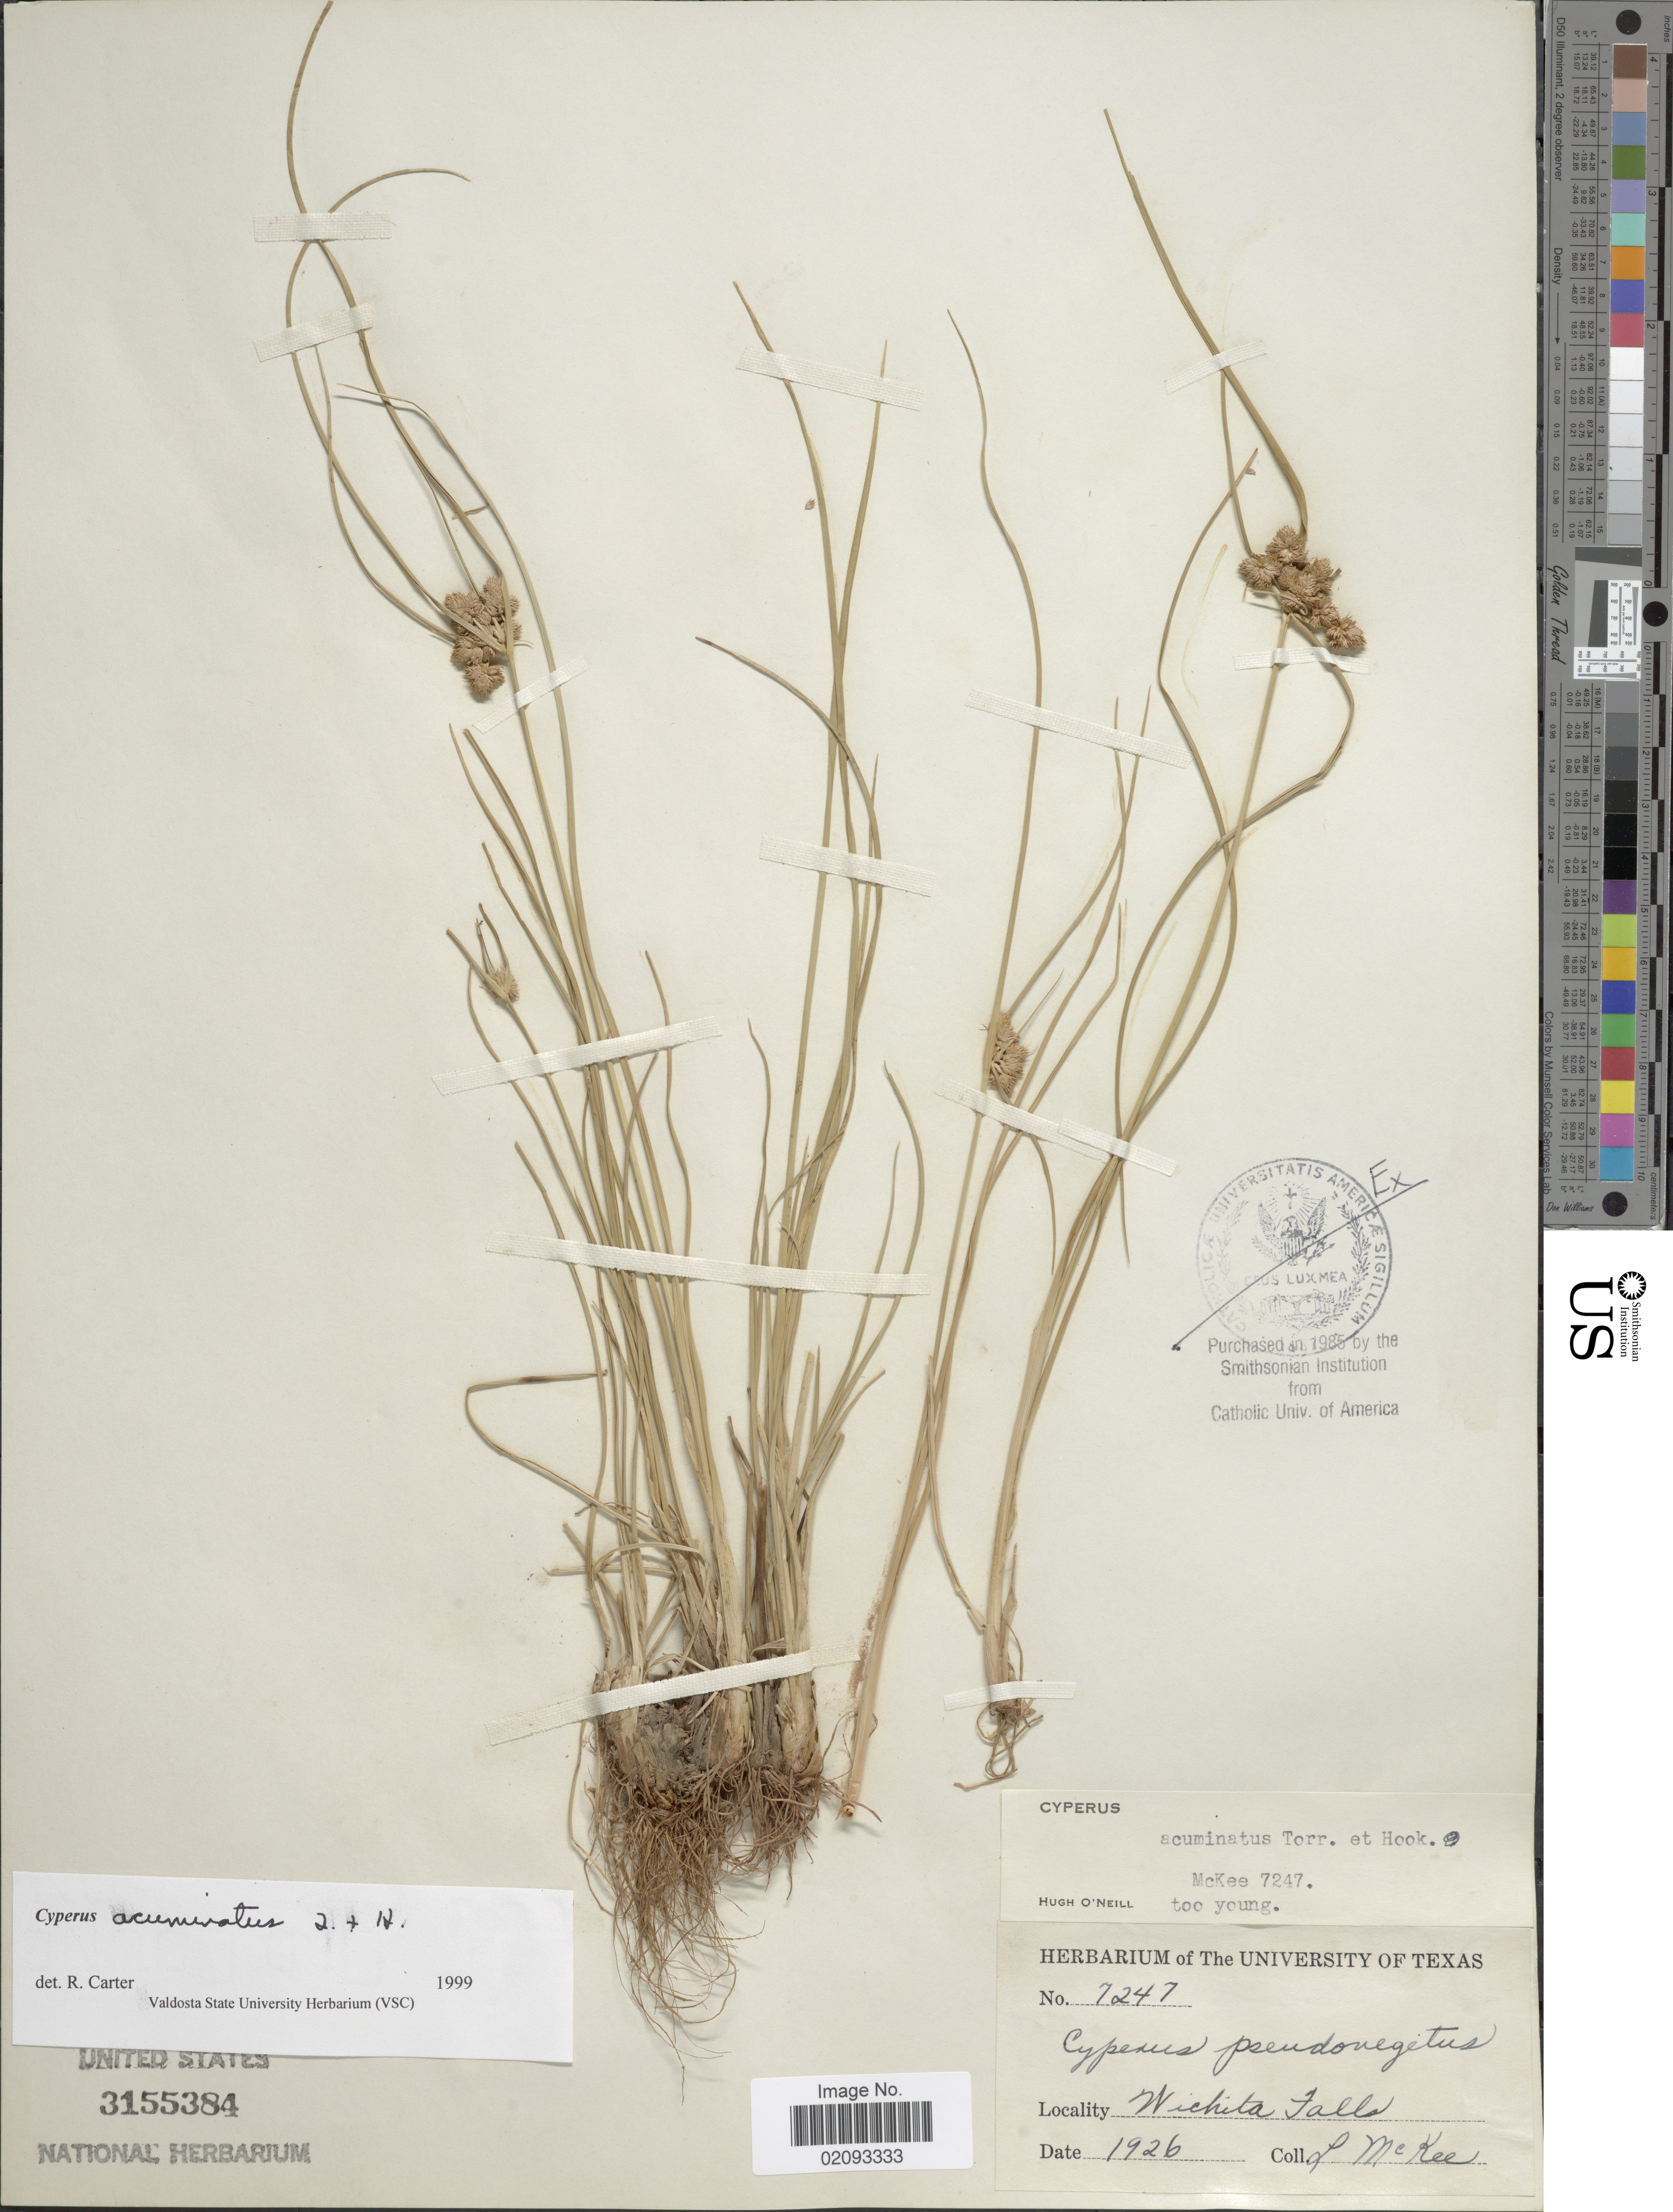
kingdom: Plantae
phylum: Tracheophyta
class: Liliopsida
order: Poales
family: Cyperaceae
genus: Cyperus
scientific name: Cyperus acuminatus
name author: Torr. & Hook.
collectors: L. McKee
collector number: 7247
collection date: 1926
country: United States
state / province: Texas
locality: Wichita Falls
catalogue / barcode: US 3155384